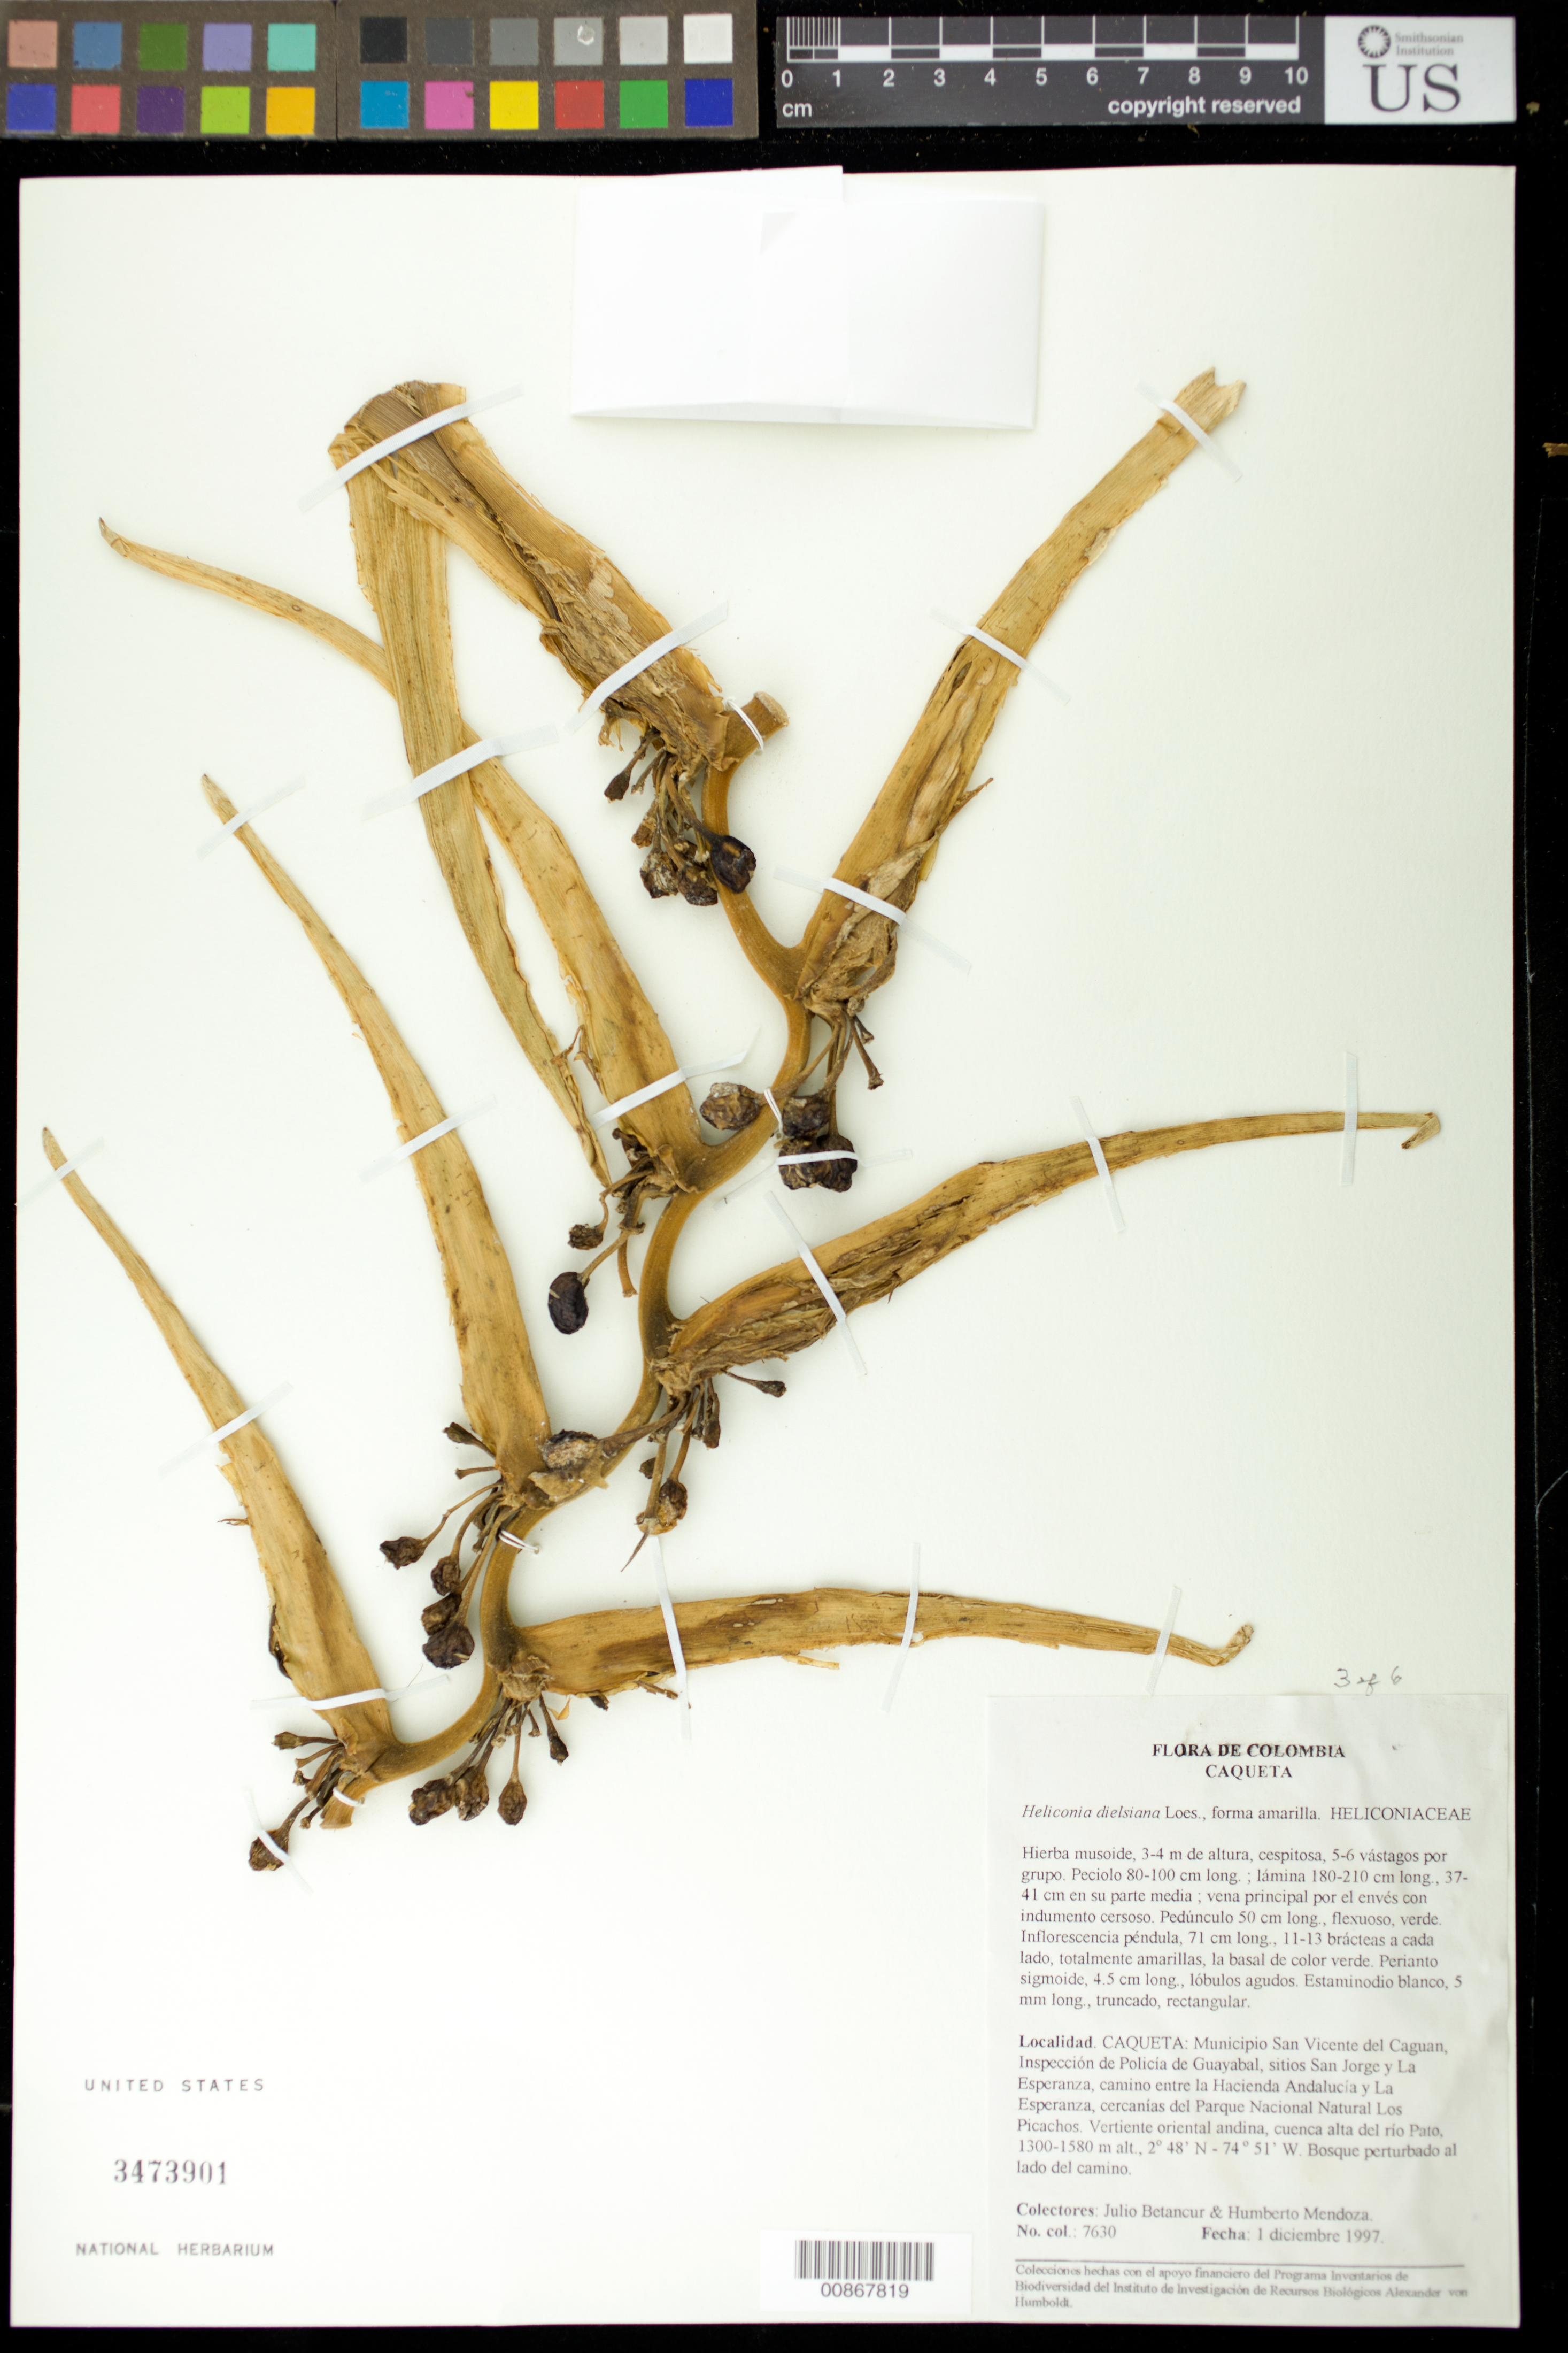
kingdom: Plantae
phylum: Tracheophyta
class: Liliopsida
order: Zingiberales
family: Heliconiaceae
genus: Heliconia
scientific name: Heliconia densiflora 'Fireflash'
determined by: Kress, W. J., (US), Smithsonian Institution - National Museum of Natural History (UNITED STATES)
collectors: J. C. Betancur & H. Mendoza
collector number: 7630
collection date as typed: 01 Dec 1997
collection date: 1997-12-01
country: Colombia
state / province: Caquetá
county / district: San Vicente del Caguan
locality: Inspeccion de Policia de Guayabal, sitios San Jorge y La Esperanza, camino entre la Hacienda Andalusia y La Esperanza, cercanias del Parque Cacional Natural Los Picachos.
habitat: Bosque perturbado lado del camino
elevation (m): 1300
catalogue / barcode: US 3473901